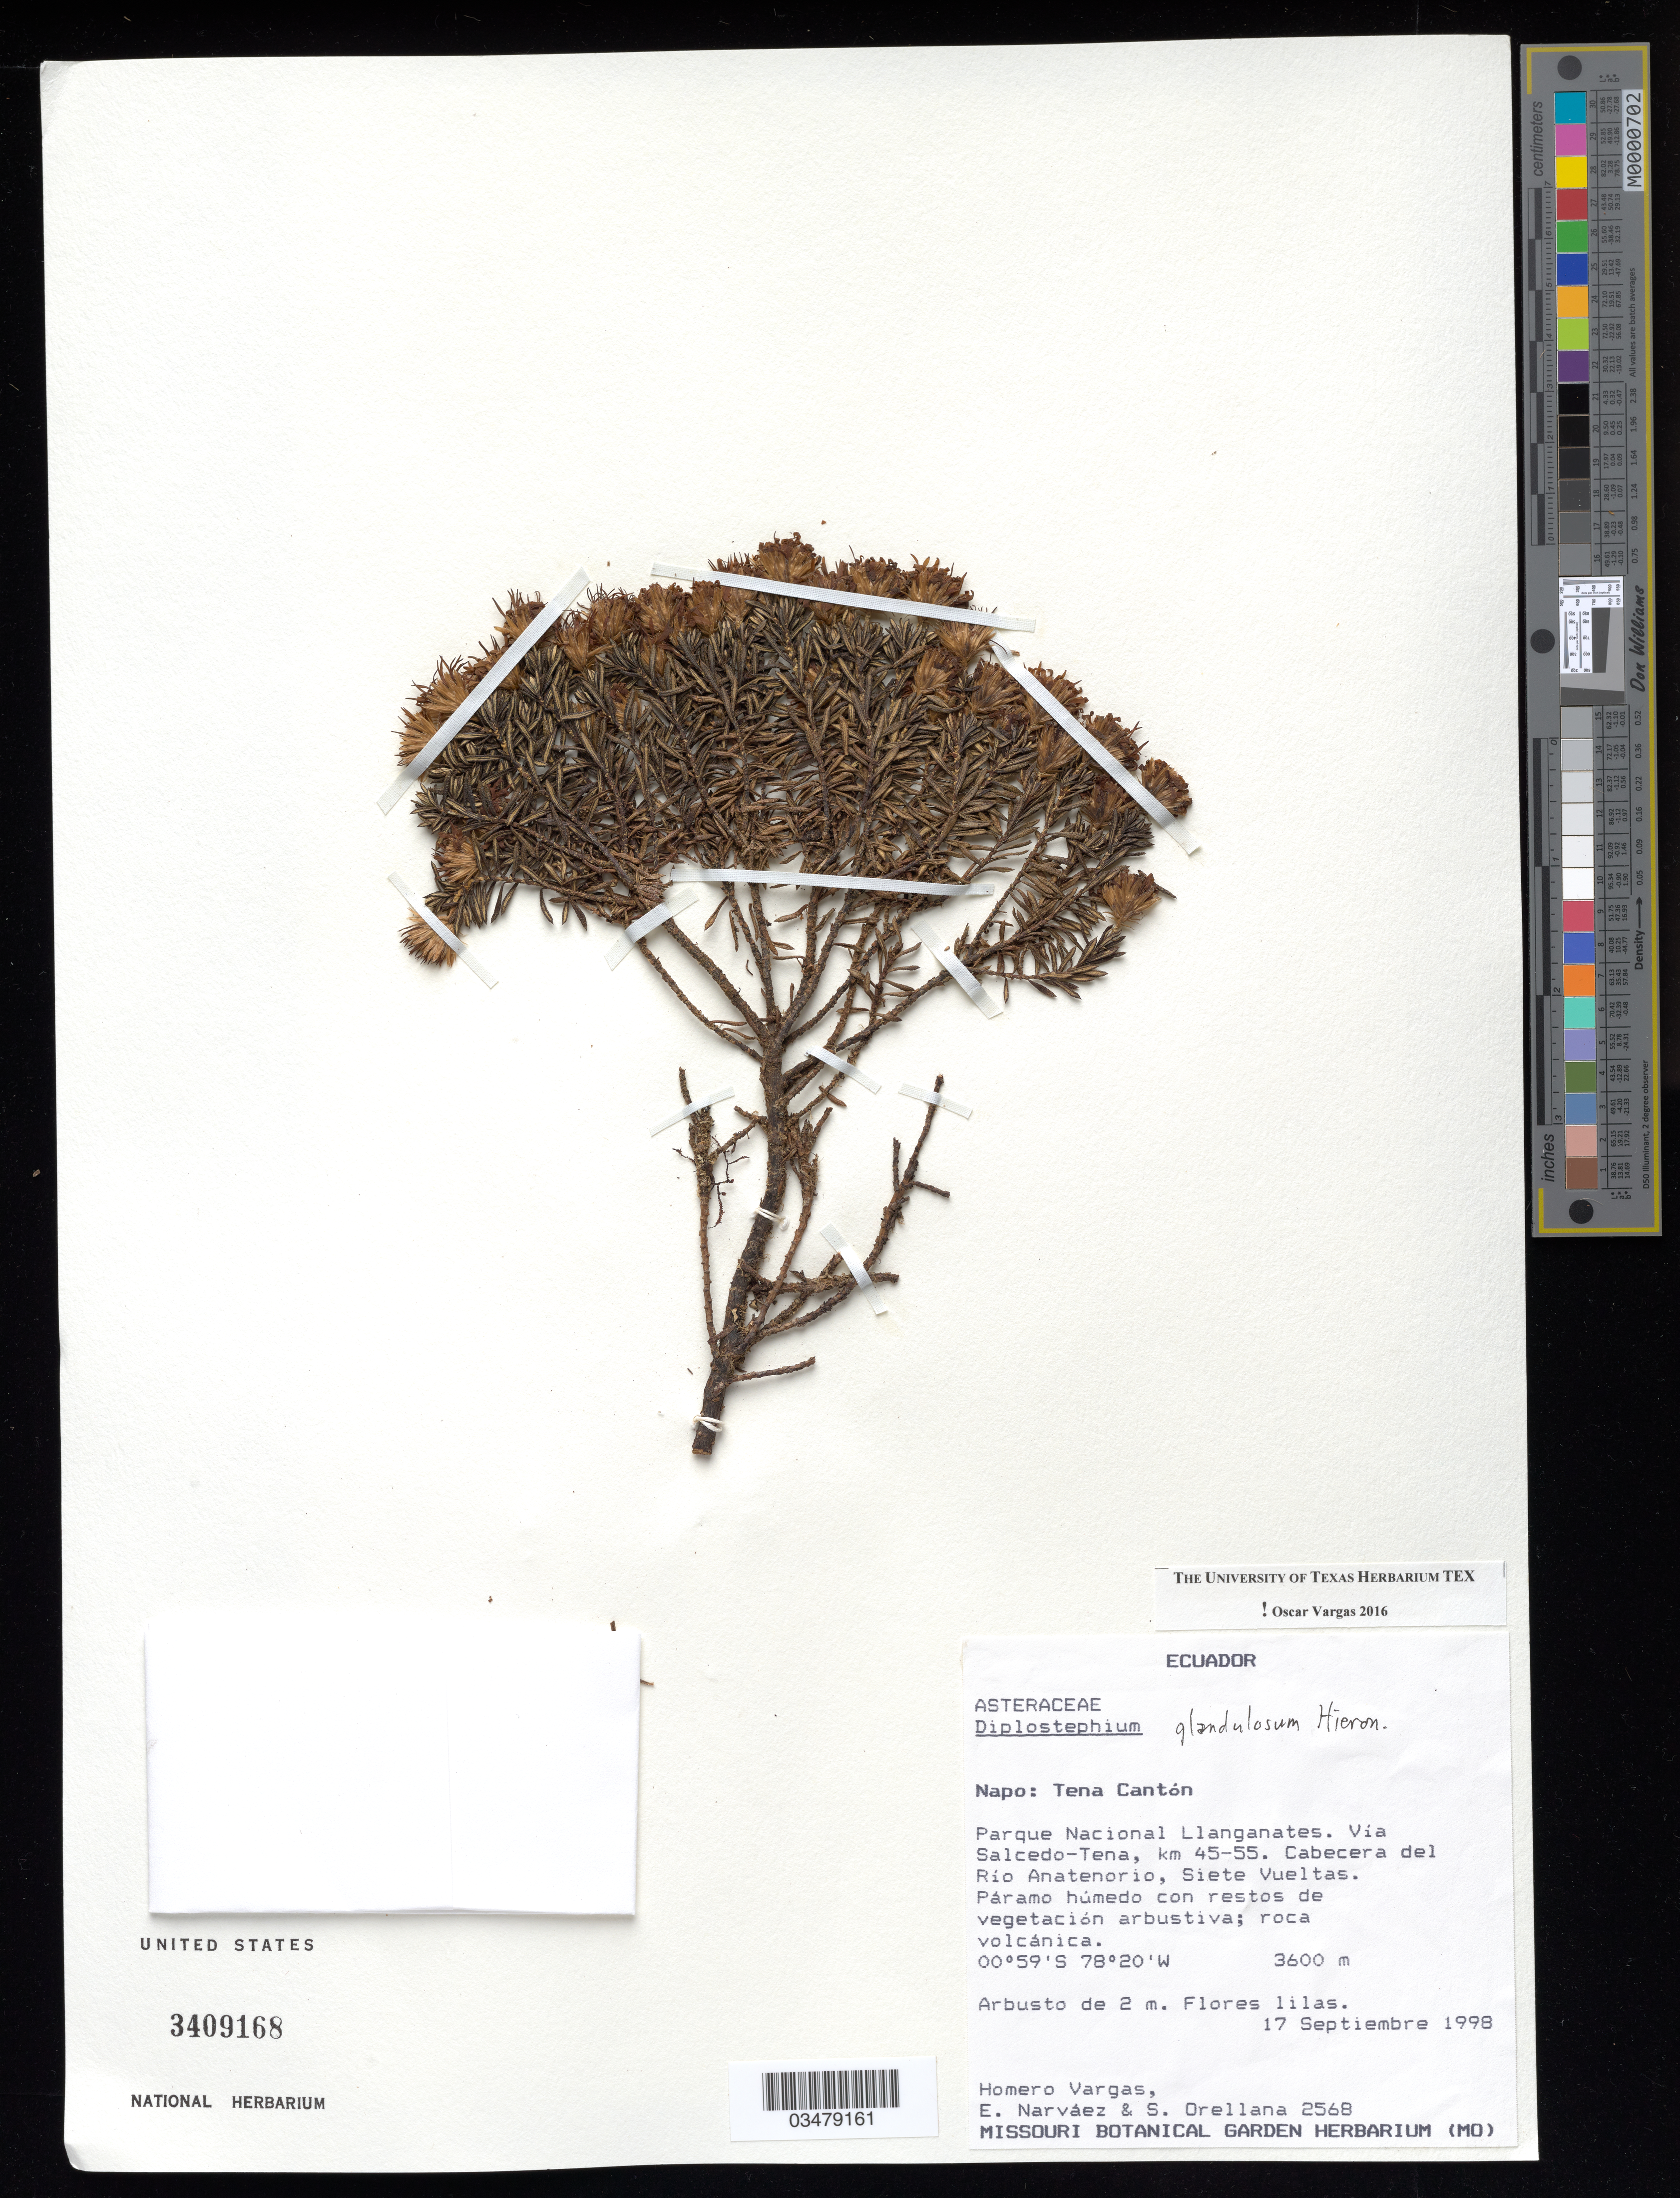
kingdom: Plantae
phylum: Tracheophyta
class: Magnoliopsida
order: Asterales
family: Asteraceae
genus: Diplostephium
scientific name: Diplostephium glandulosum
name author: Hieron.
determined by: Vargas, Oscar M.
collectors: H. Vargas, E. Narváez & S. Orellana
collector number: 2568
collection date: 1998-09-17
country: Ecuador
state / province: Napo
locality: Tena Canton, Parque Nacional Llanganates, via Salcedo-Tena, km 45-55, Cabecera del Rio Anatenorio, Siete Vueltas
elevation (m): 3600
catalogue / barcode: US 3409168